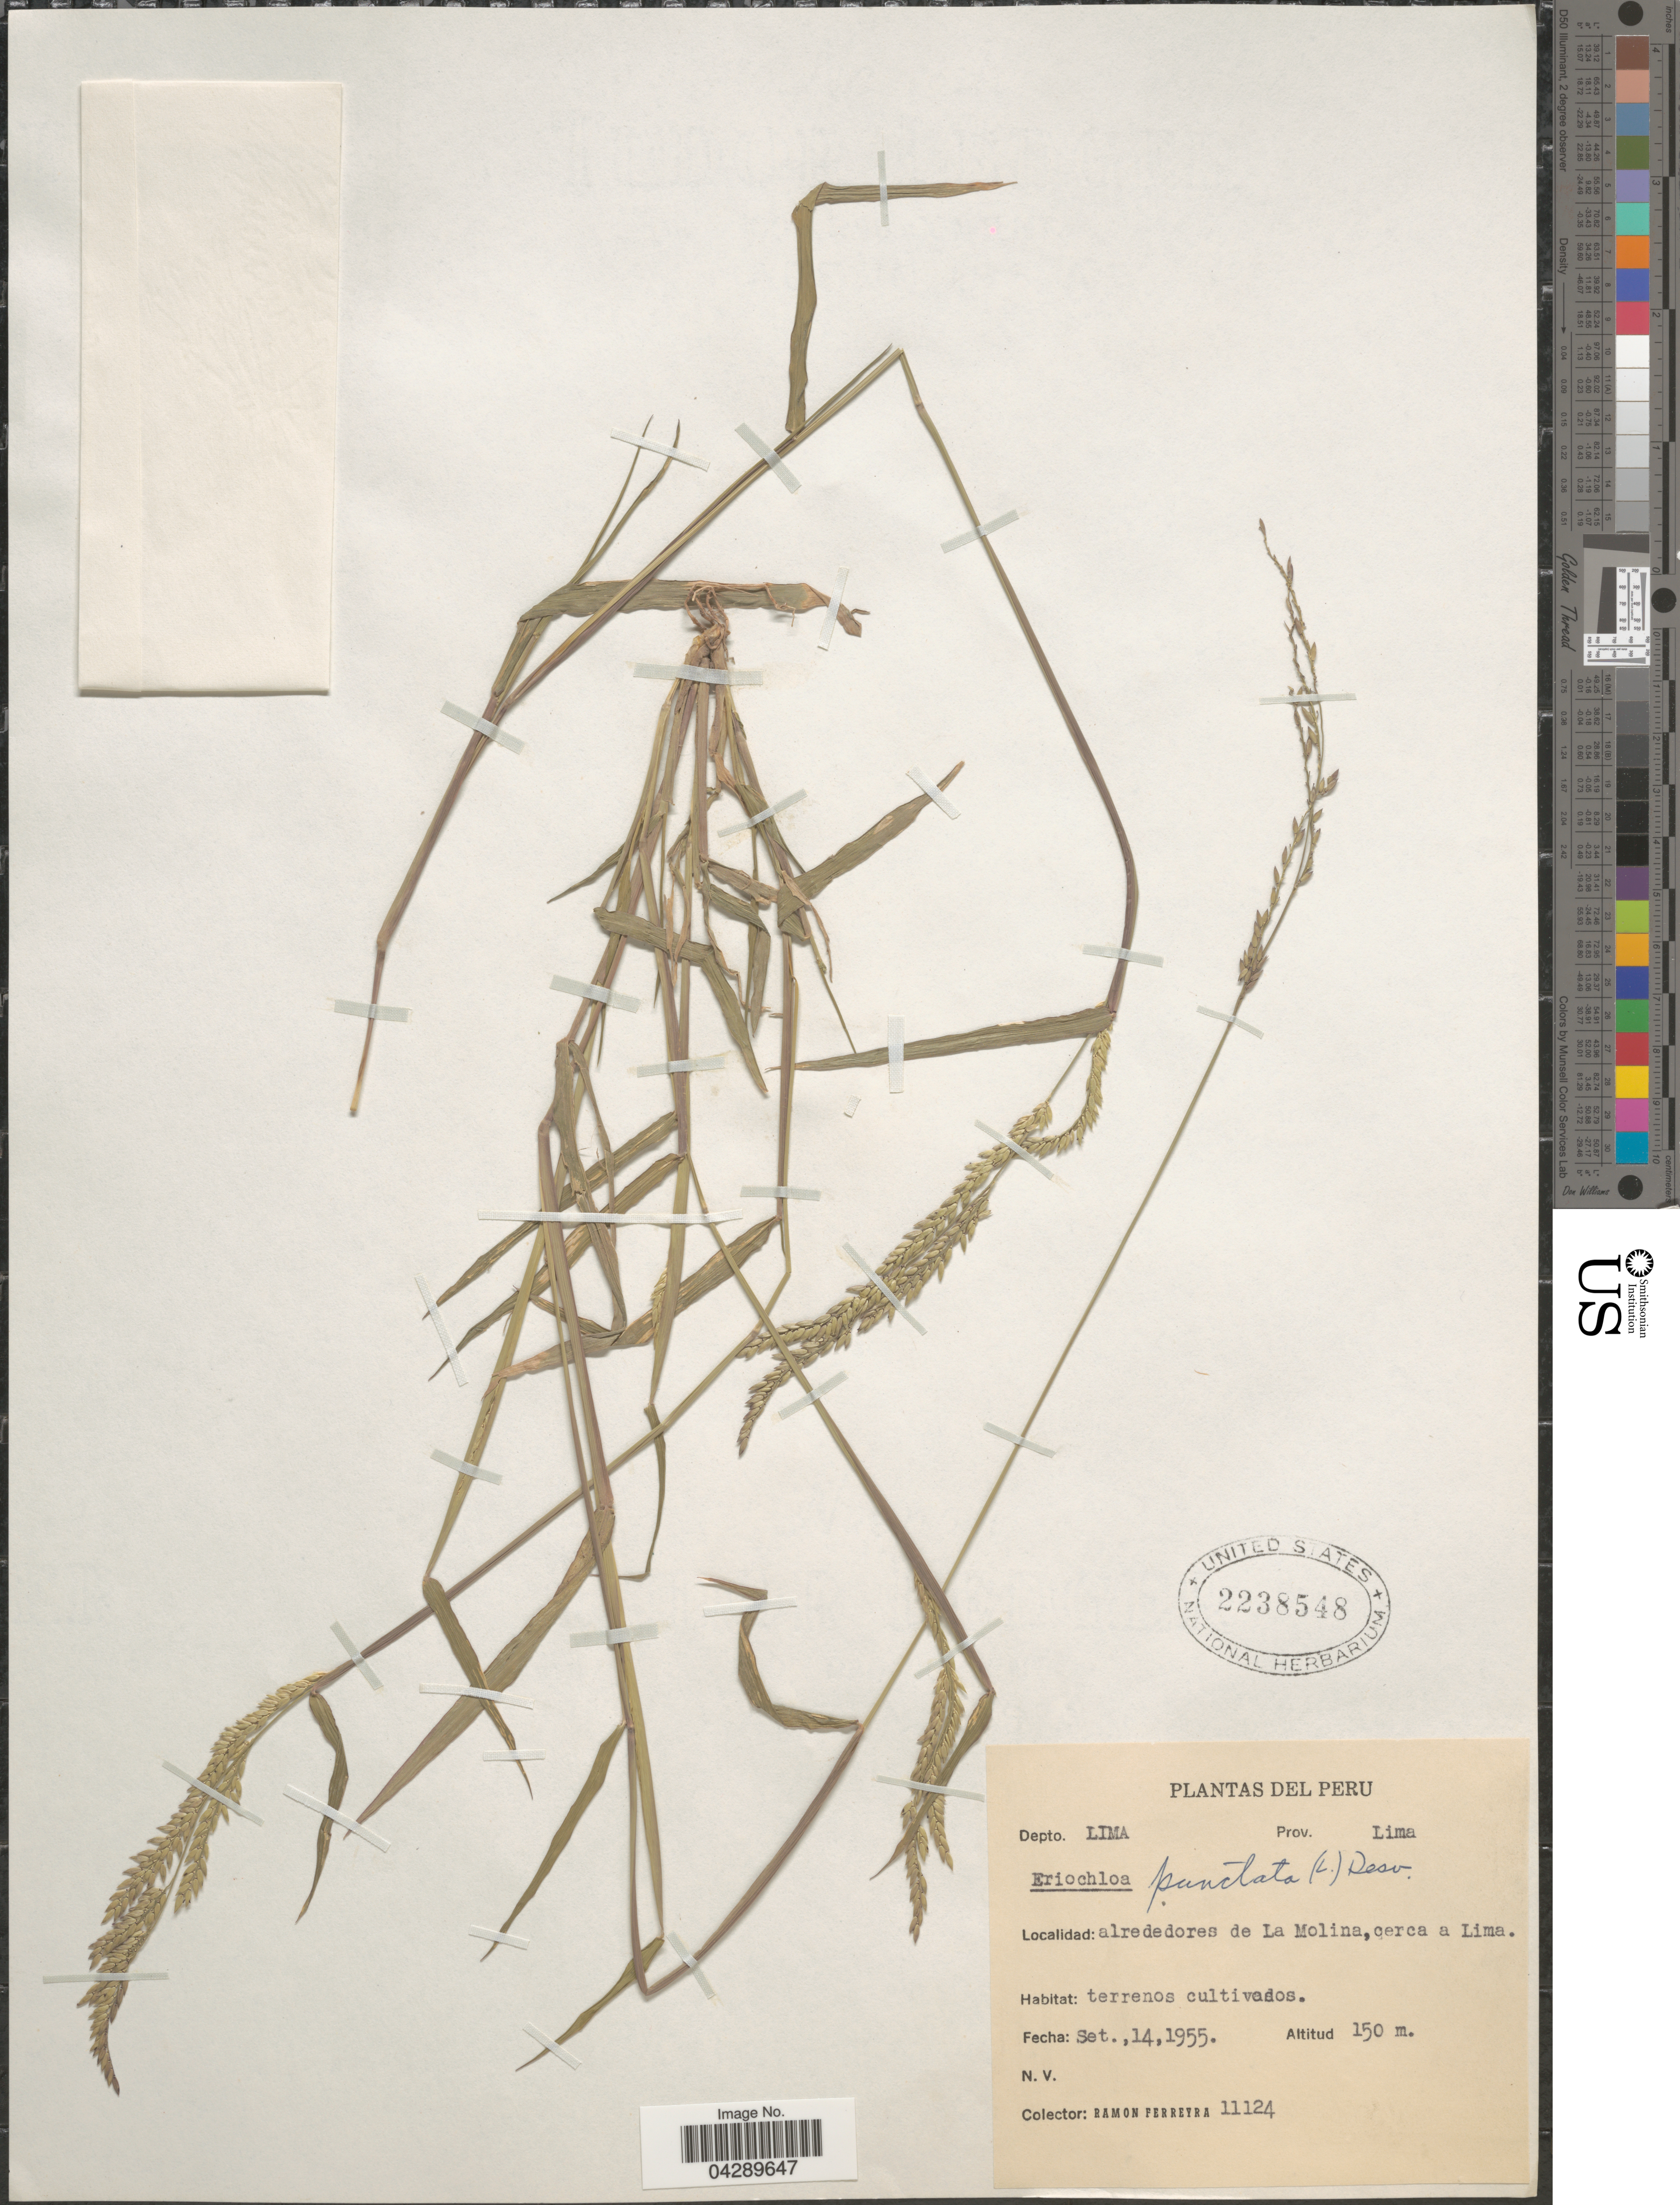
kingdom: Plantae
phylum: Tracheophyta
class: Liliopsida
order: Poales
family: Poaceae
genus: Eriochloa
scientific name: Eriochloa punctata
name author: (L.) Desv. ex Ham.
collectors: R. A. Ferreyra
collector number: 11124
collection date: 1955-09-14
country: Peru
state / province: Lima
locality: Depto. Lima. Alrededores de La Molina,cerca a Lima.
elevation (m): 150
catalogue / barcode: US 2238548